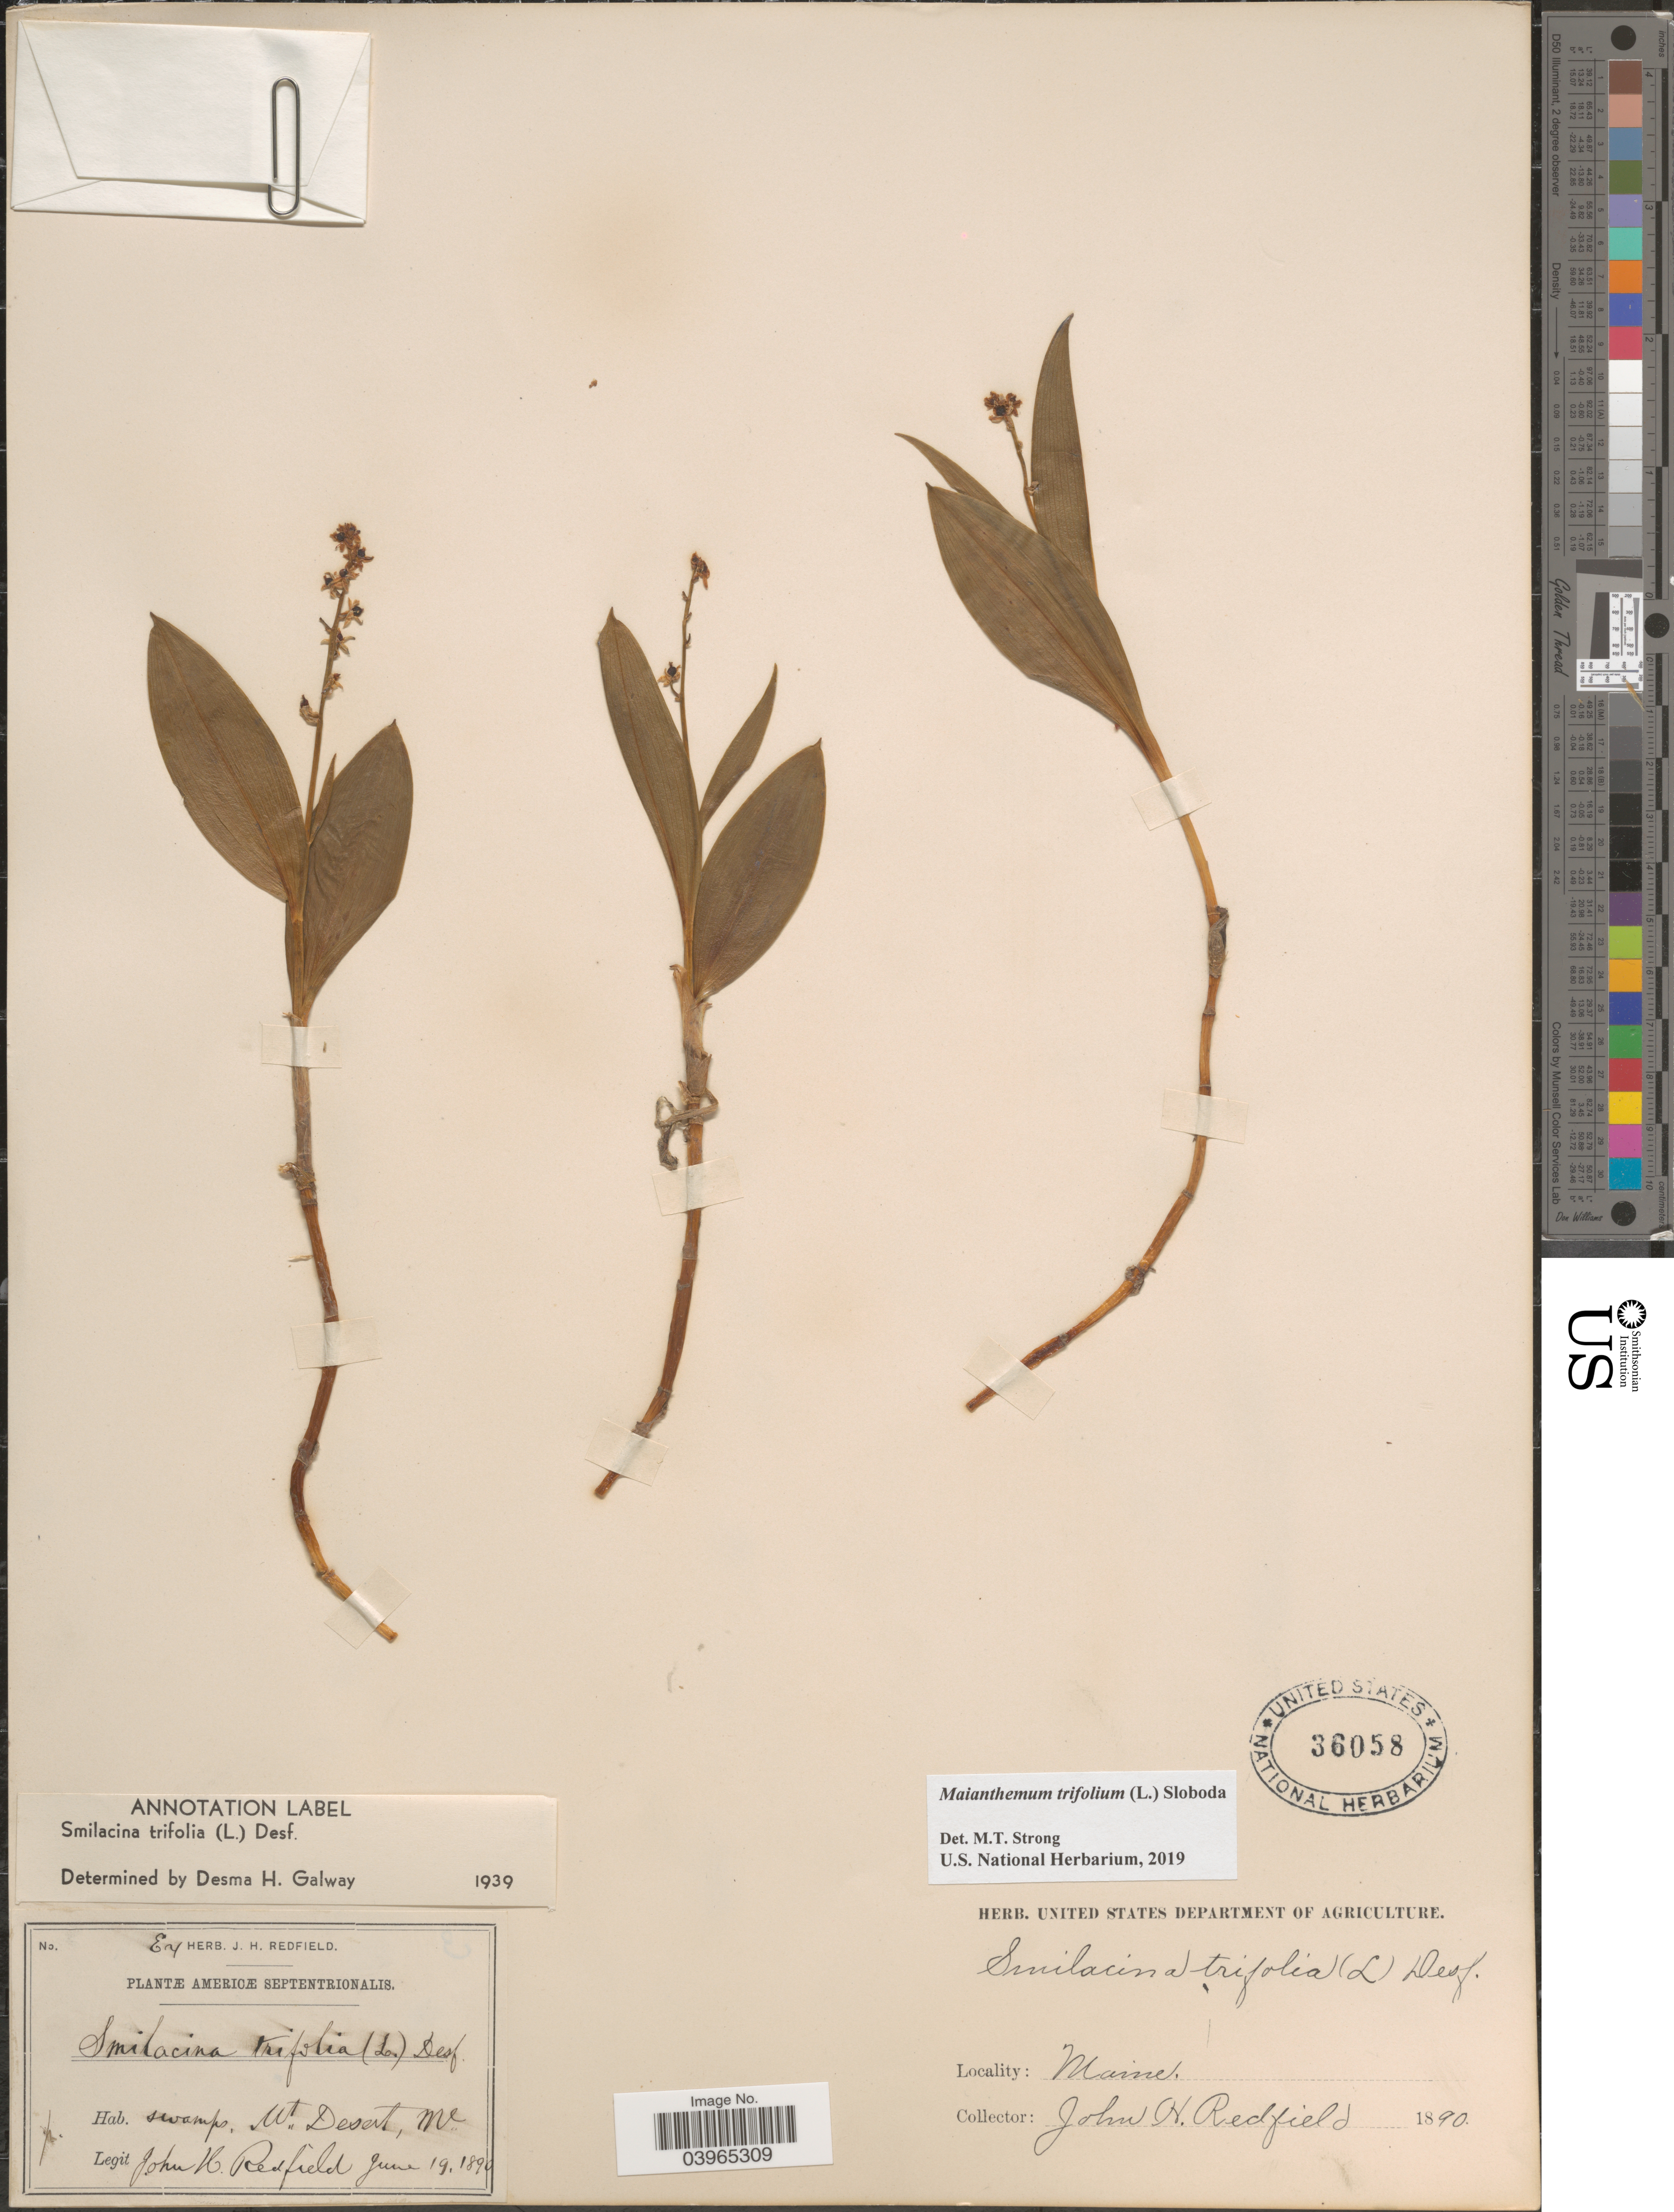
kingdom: Plantae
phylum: Tracheophyta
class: Liliopsida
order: Asparagales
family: Asparagaceae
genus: Maianthemum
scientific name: Maianthemum trifolium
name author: (L.) Sloboda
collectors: J. Redfield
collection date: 1890-06-19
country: United States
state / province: Maine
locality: Americæ Septentrionalis. Mt. Desert.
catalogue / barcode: US 36058